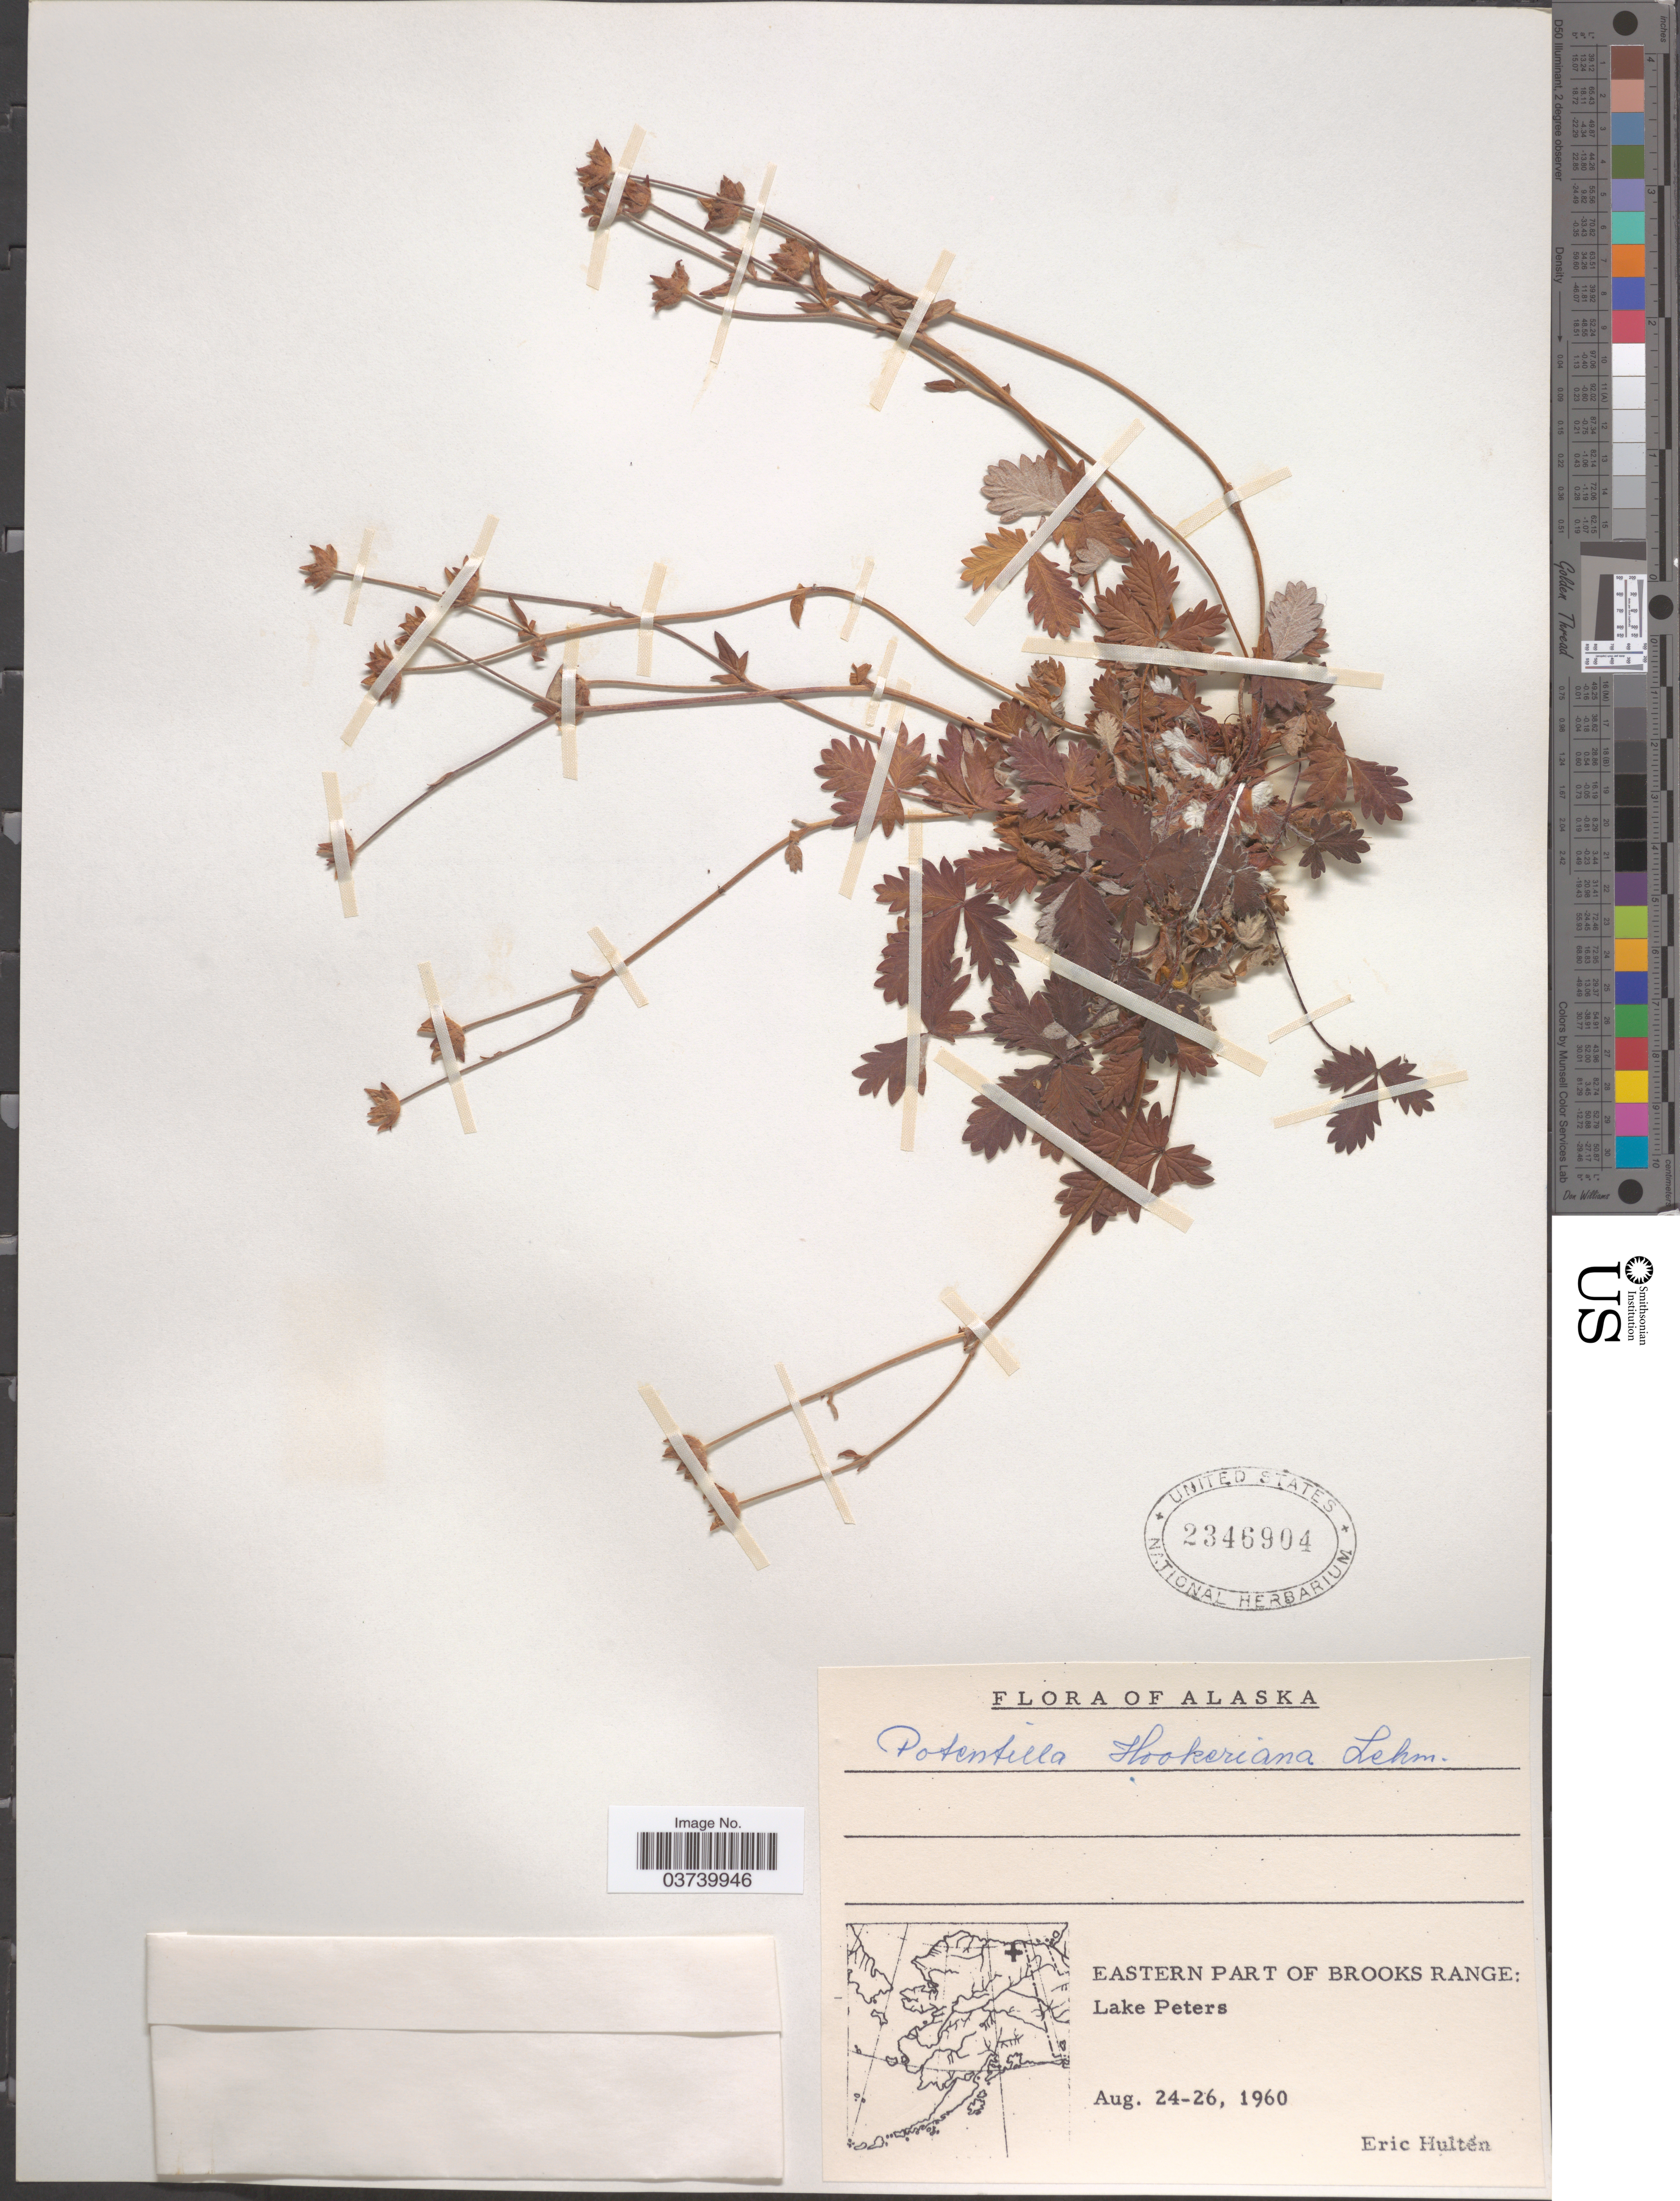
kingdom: Plantae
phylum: Tracheophyta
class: Magnoliopsida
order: Rosales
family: Rosaceae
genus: Potentilla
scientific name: Potentilla hookeriana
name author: F. Lehm.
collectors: E. G. Hultén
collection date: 1960-08-24/1960-08-26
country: United States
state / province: Alaska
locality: Eastern part of Brooks Range: Lake Peters.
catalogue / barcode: US 2346904